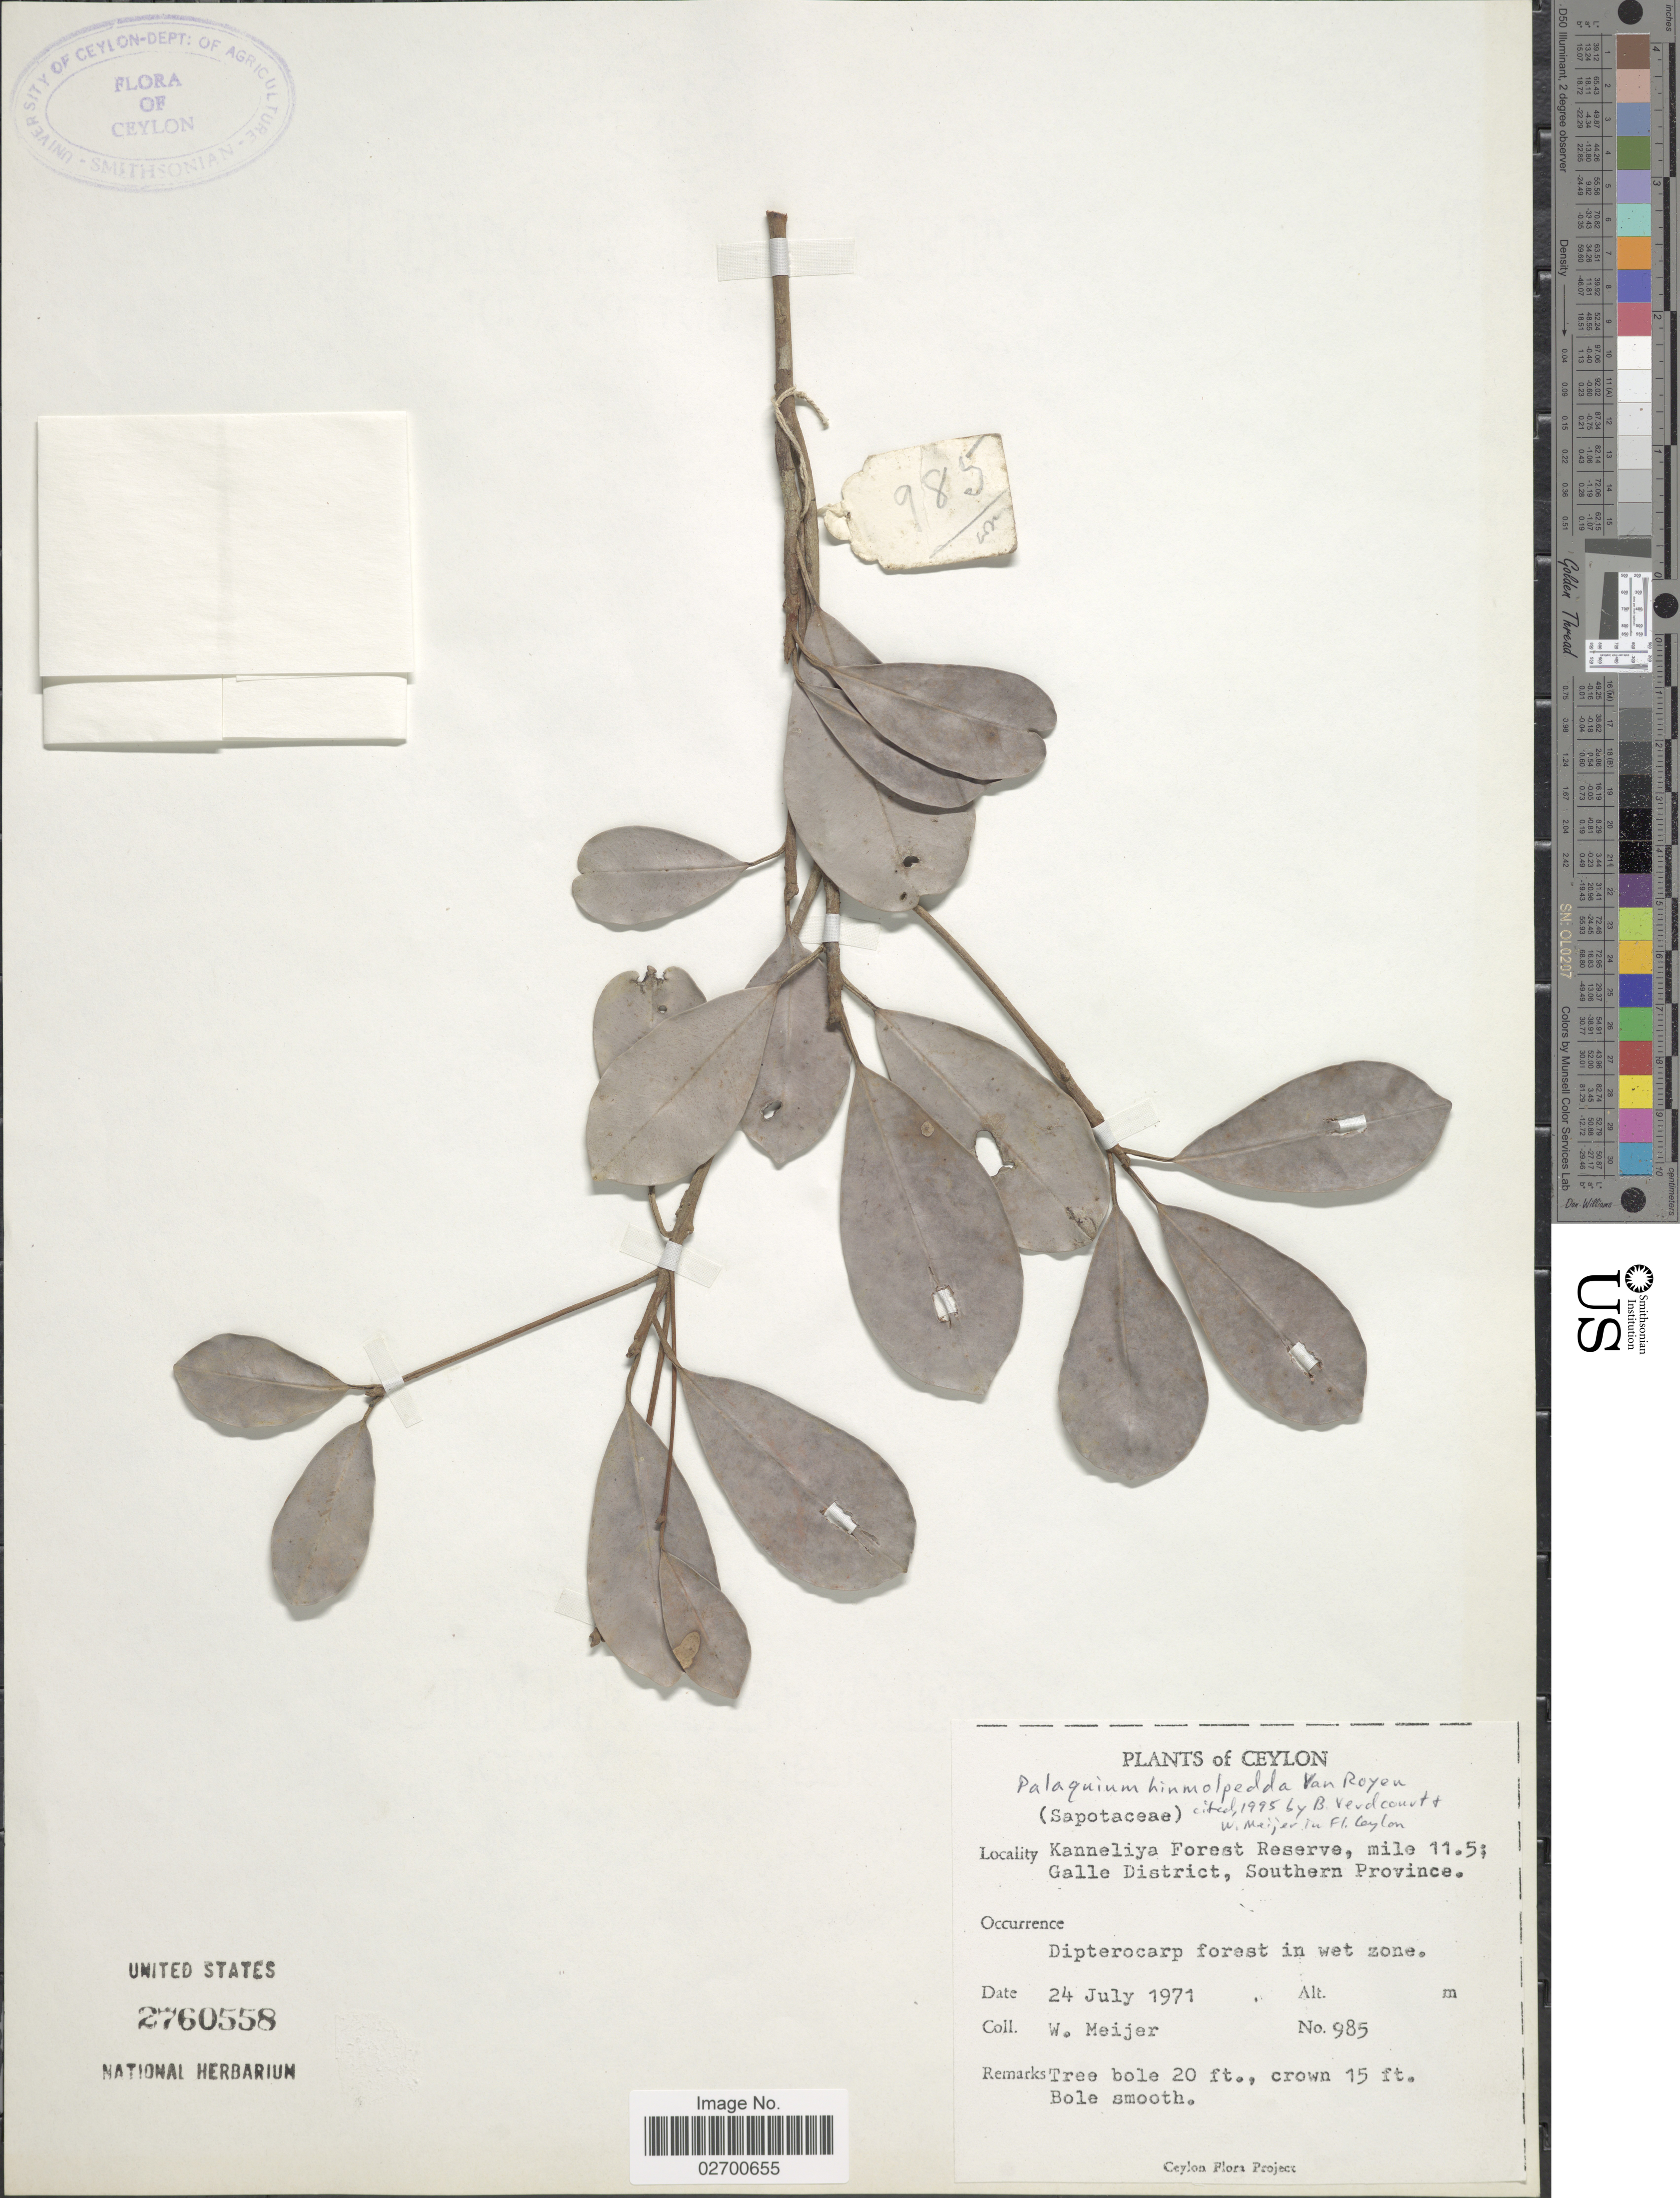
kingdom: Plantae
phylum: Tracheophyta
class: Magnoliopsida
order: Ericales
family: Sapotaceae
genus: Palaquium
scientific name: Palaquium hinmolpedda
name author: P. Royen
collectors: W. Meijer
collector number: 985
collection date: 1971-07-24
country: Sri Lanka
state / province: Southern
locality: Kanneliya Forest Reserve, mile 11.5; Galle District, Southern Province. Ceylon.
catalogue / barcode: US 2760558